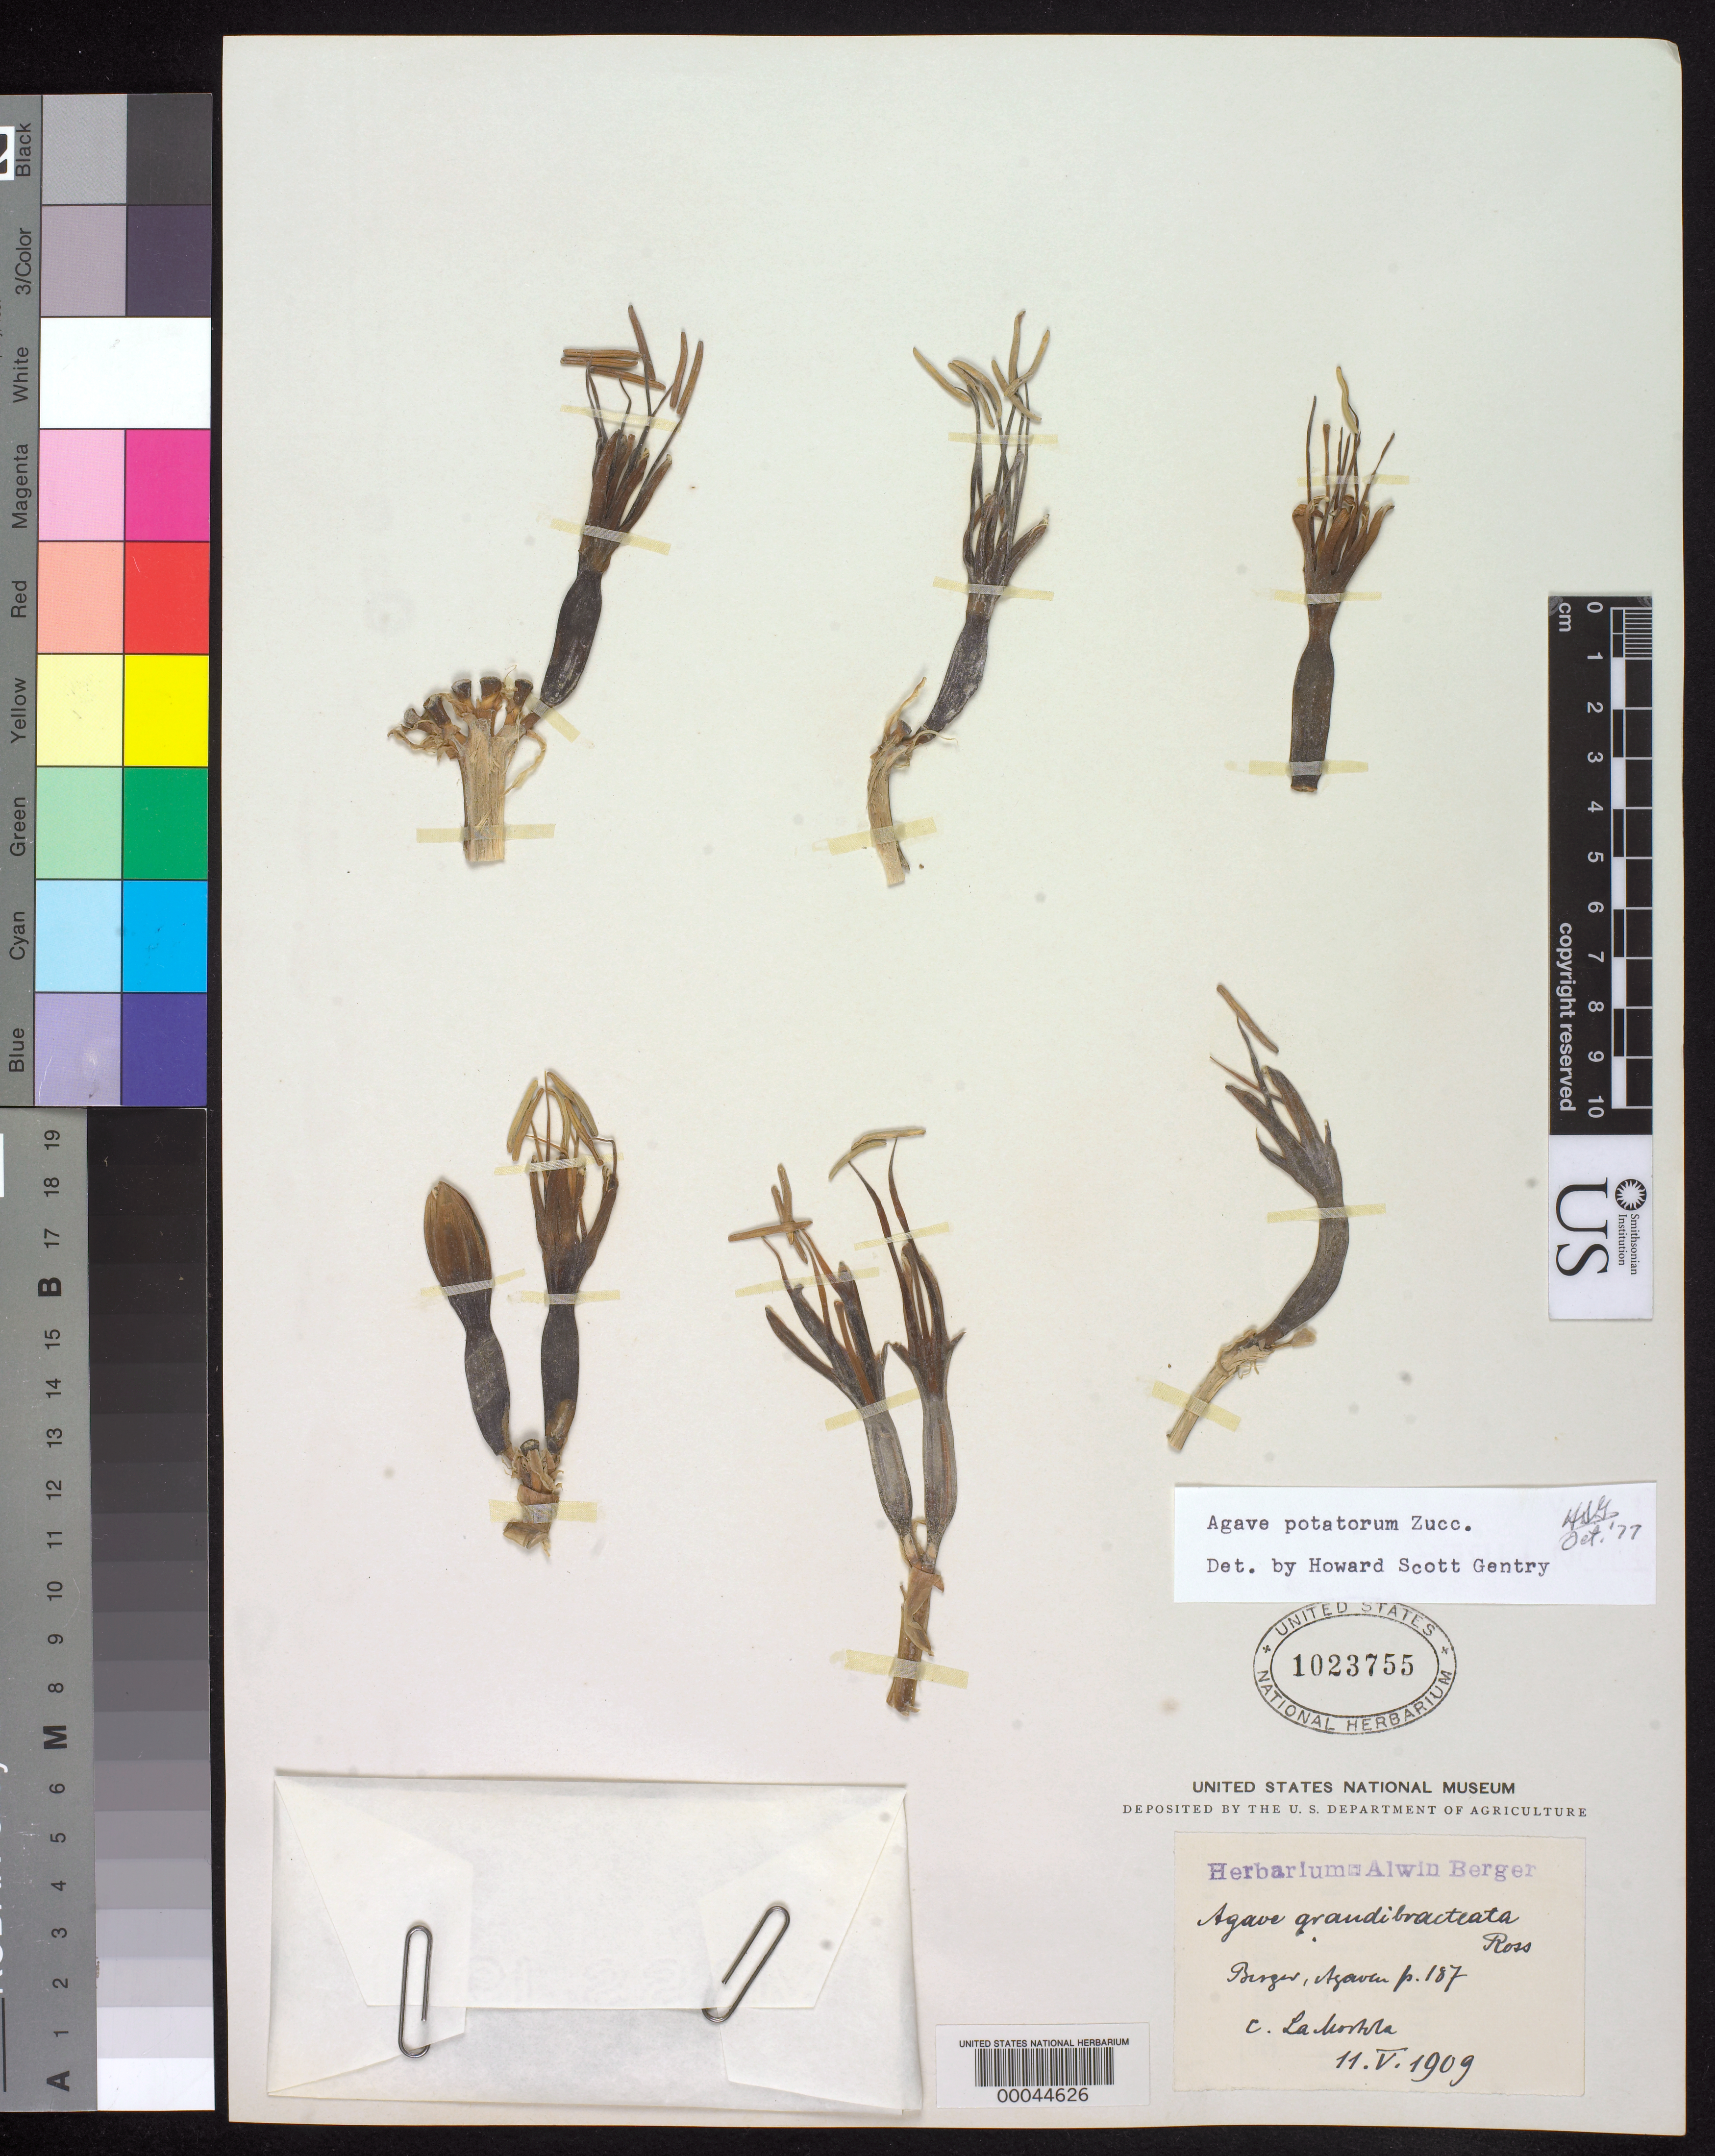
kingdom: Plantae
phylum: Tracheophyta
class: Liliopsida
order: Asparagales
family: Asparagaceae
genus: Agave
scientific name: Agave potatorum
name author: Zucc.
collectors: ex herb. A. Berger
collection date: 1909-06-02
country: Mexico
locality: Cultivated at La Mortola, Italy.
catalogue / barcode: US 1023755